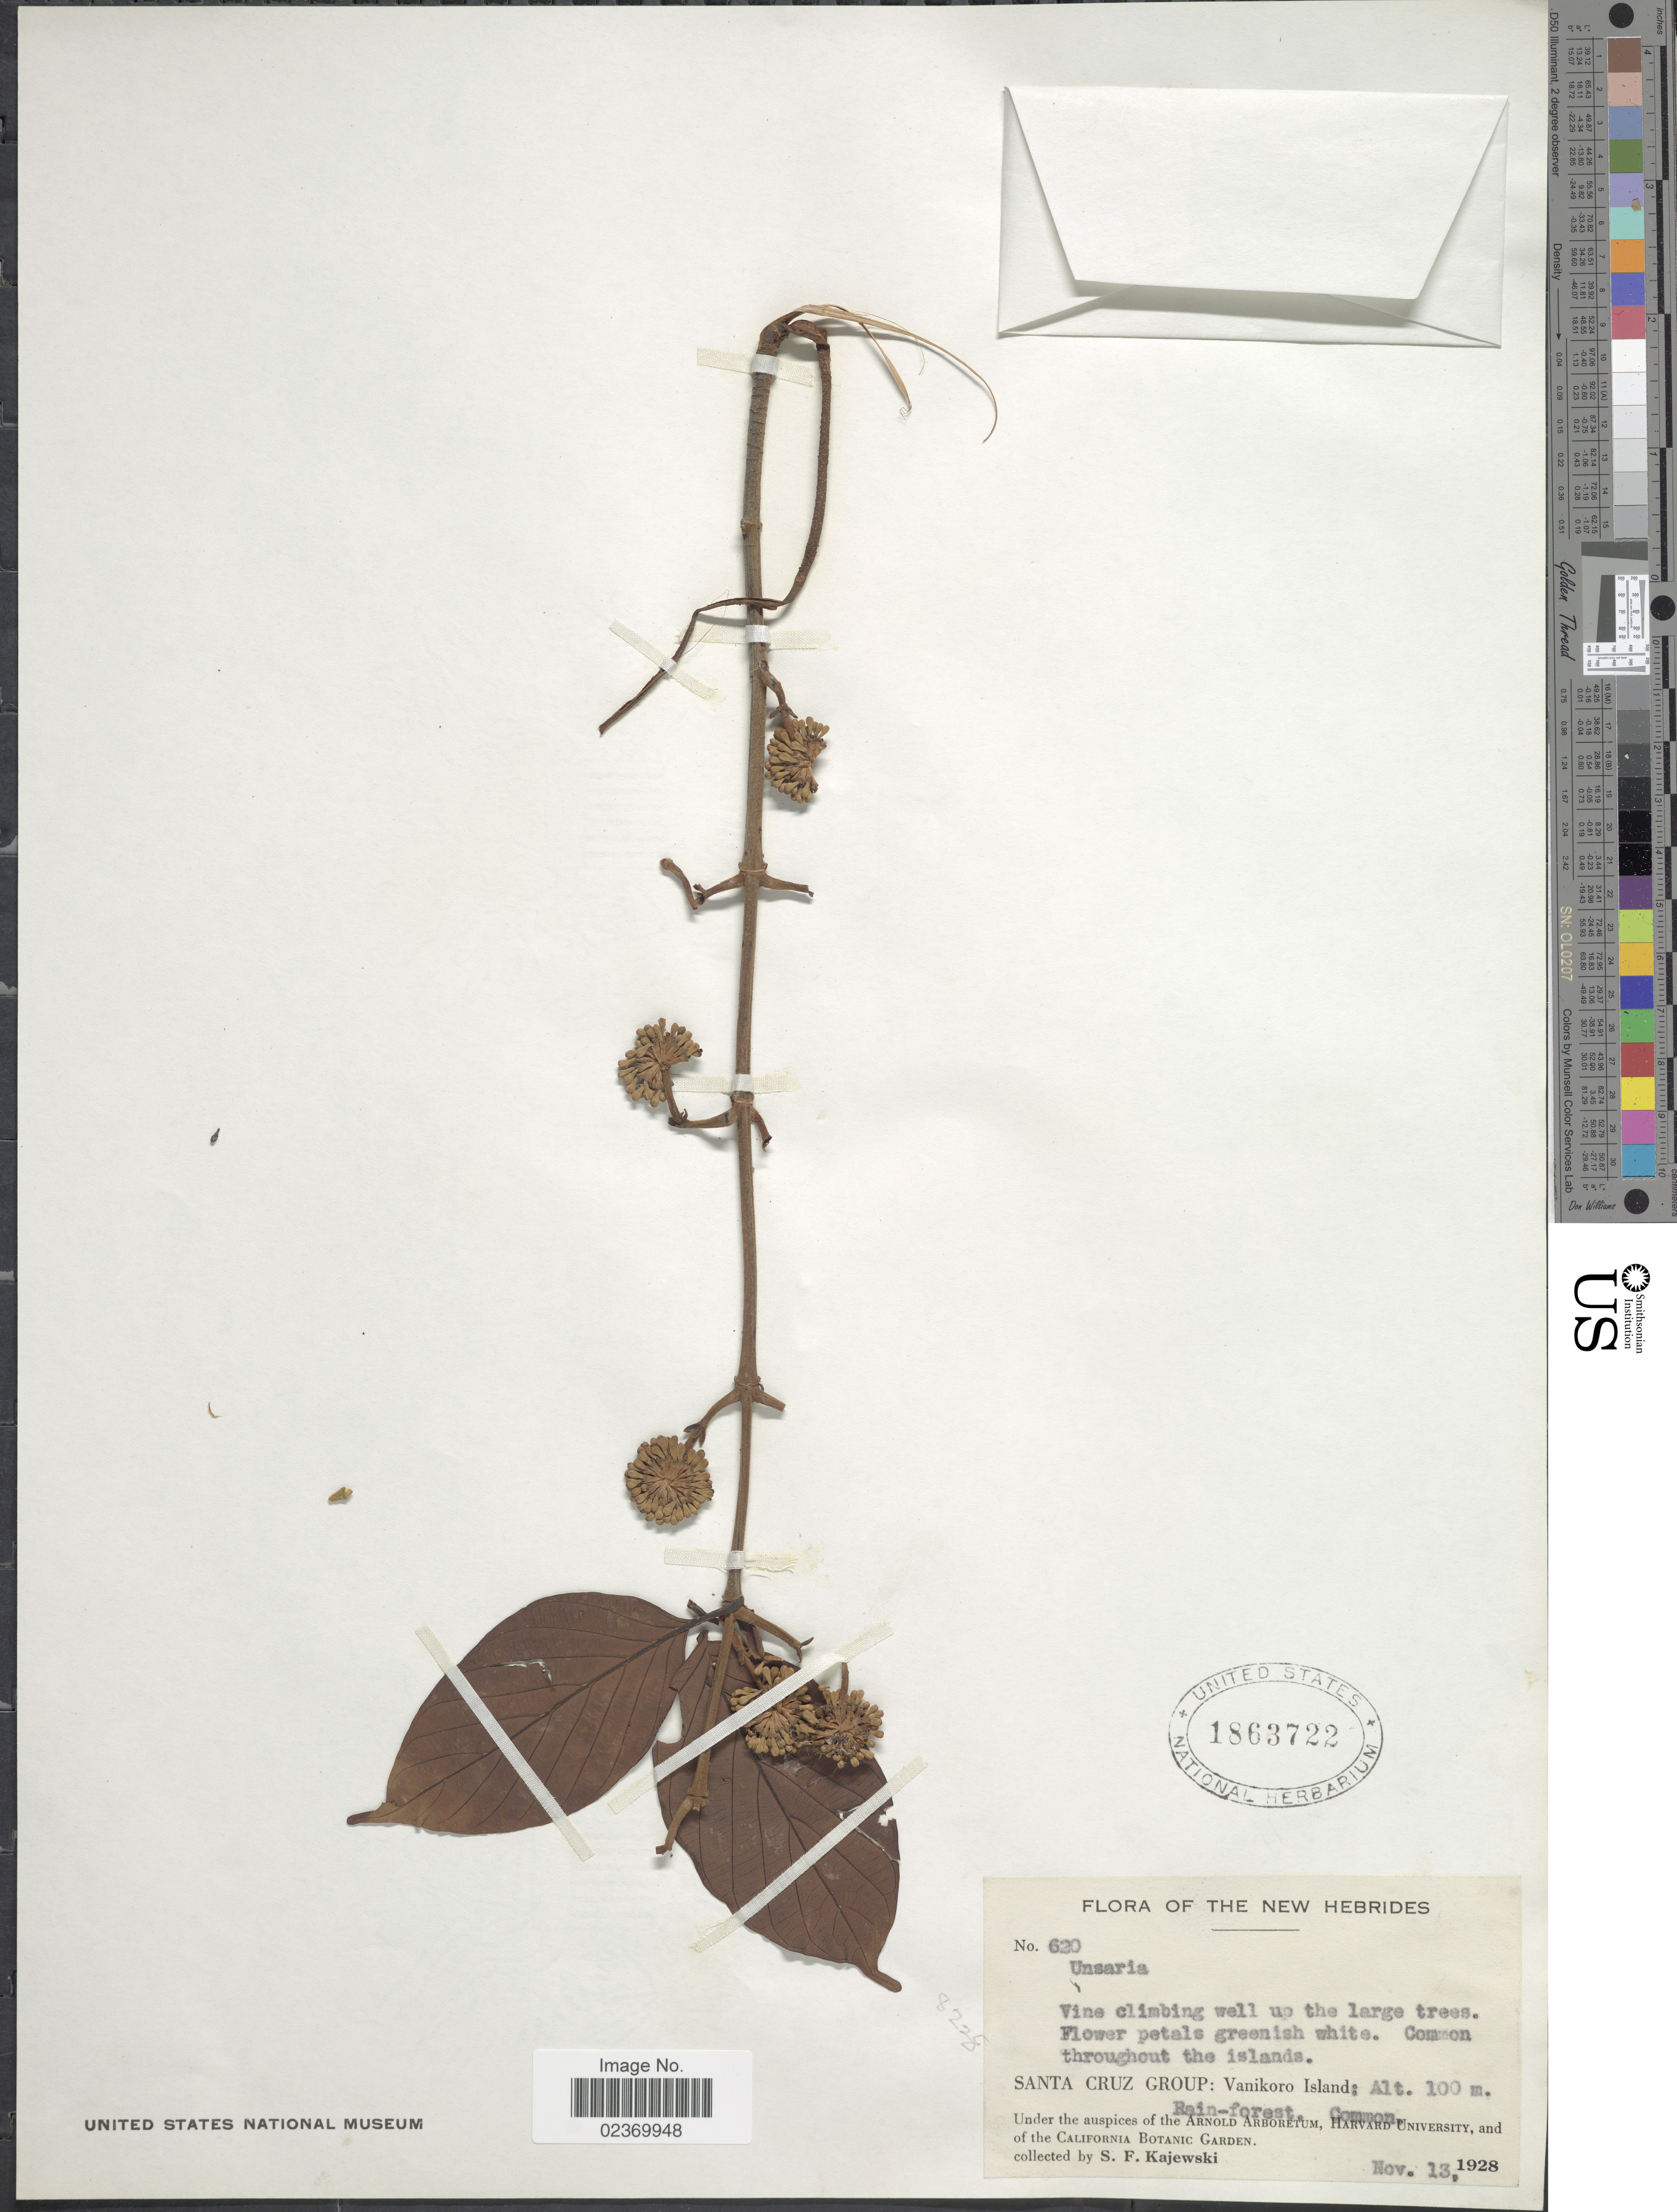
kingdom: Plantae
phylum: Tracheophyta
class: Magnoliopsida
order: Gentianales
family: Rubiaceae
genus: Uncaria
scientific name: Uncaria sp.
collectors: S. Kajewski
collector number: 620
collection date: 1928-11-13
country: Vanuatu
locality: The New Hebrides, Common throughout the islands, Santa Cruz Group: Vanikoro Island; Rain-foret. Common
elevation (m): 100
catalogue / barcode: US 1863722